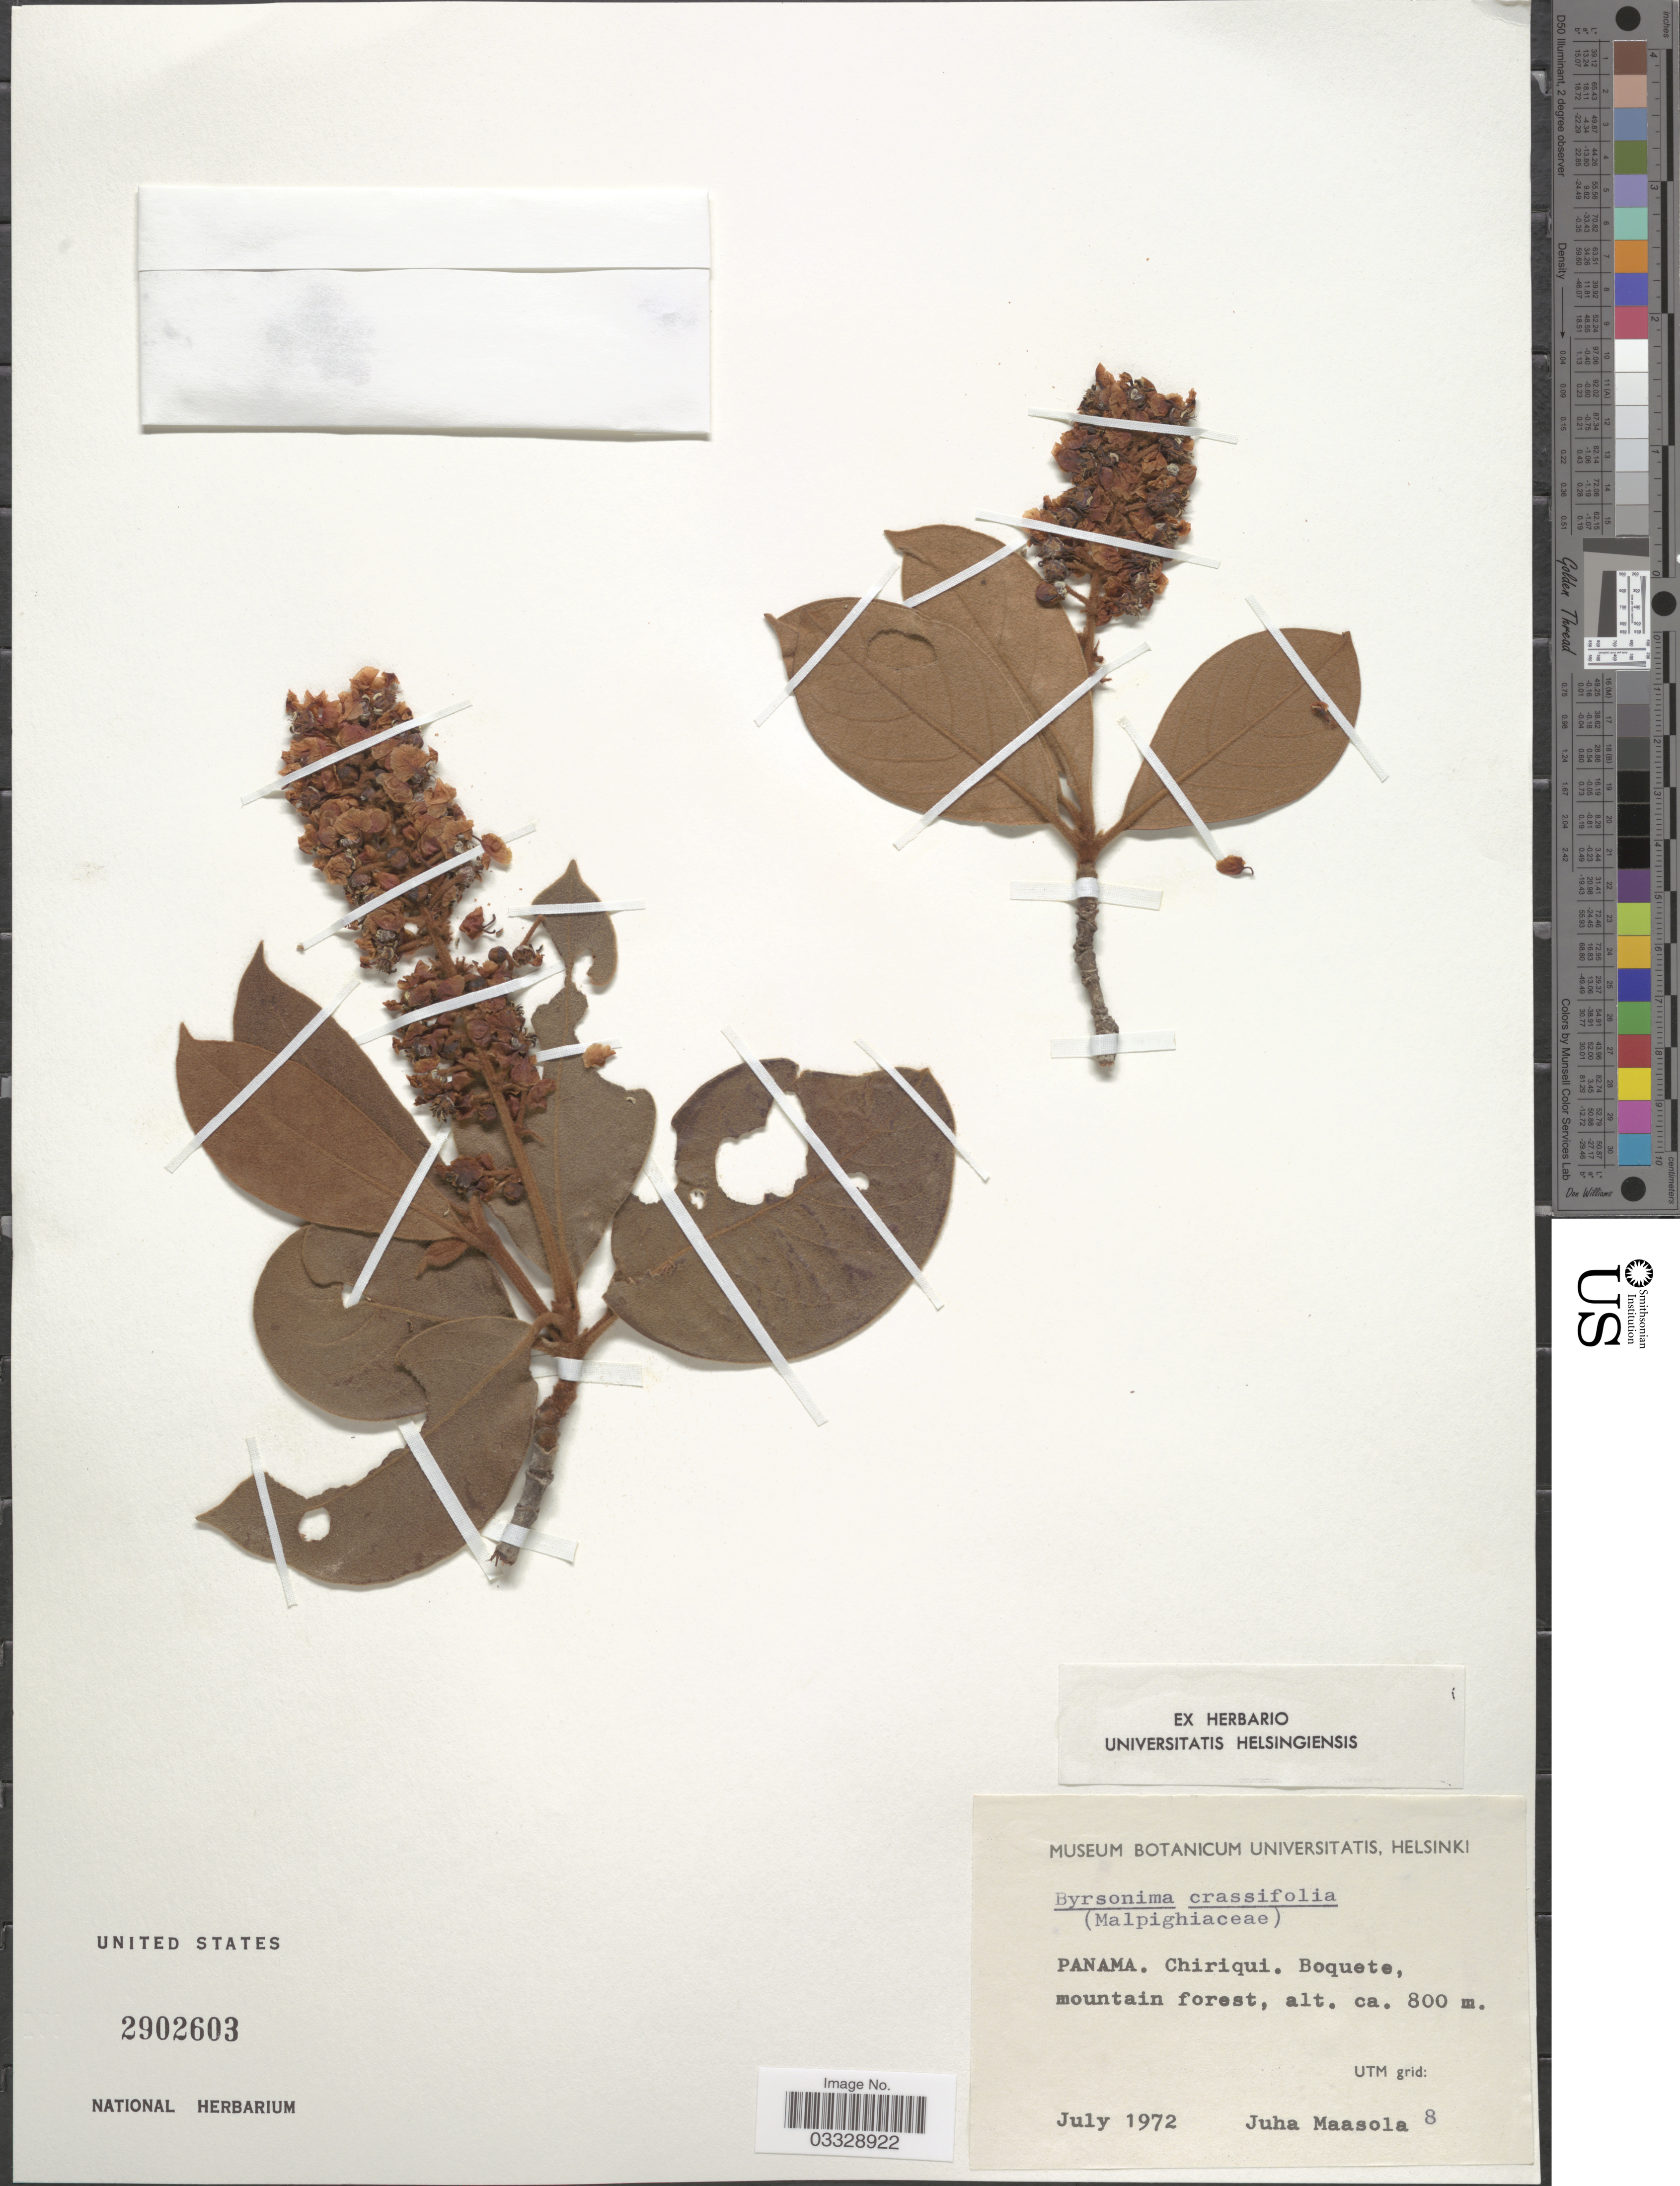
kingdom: Plantae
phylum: Tracheophyta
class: Magnoliopsida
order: Malpighiales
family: Malpighiaceae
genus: Byrsonima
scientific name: Byrsonima crassifolia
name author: (L.) Kunth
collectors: J. Maasola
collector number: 8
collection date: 1972-07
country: Panama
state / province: Chiriqui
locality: Boquete, mountain forest.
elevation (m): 800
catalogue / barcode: US 2902603